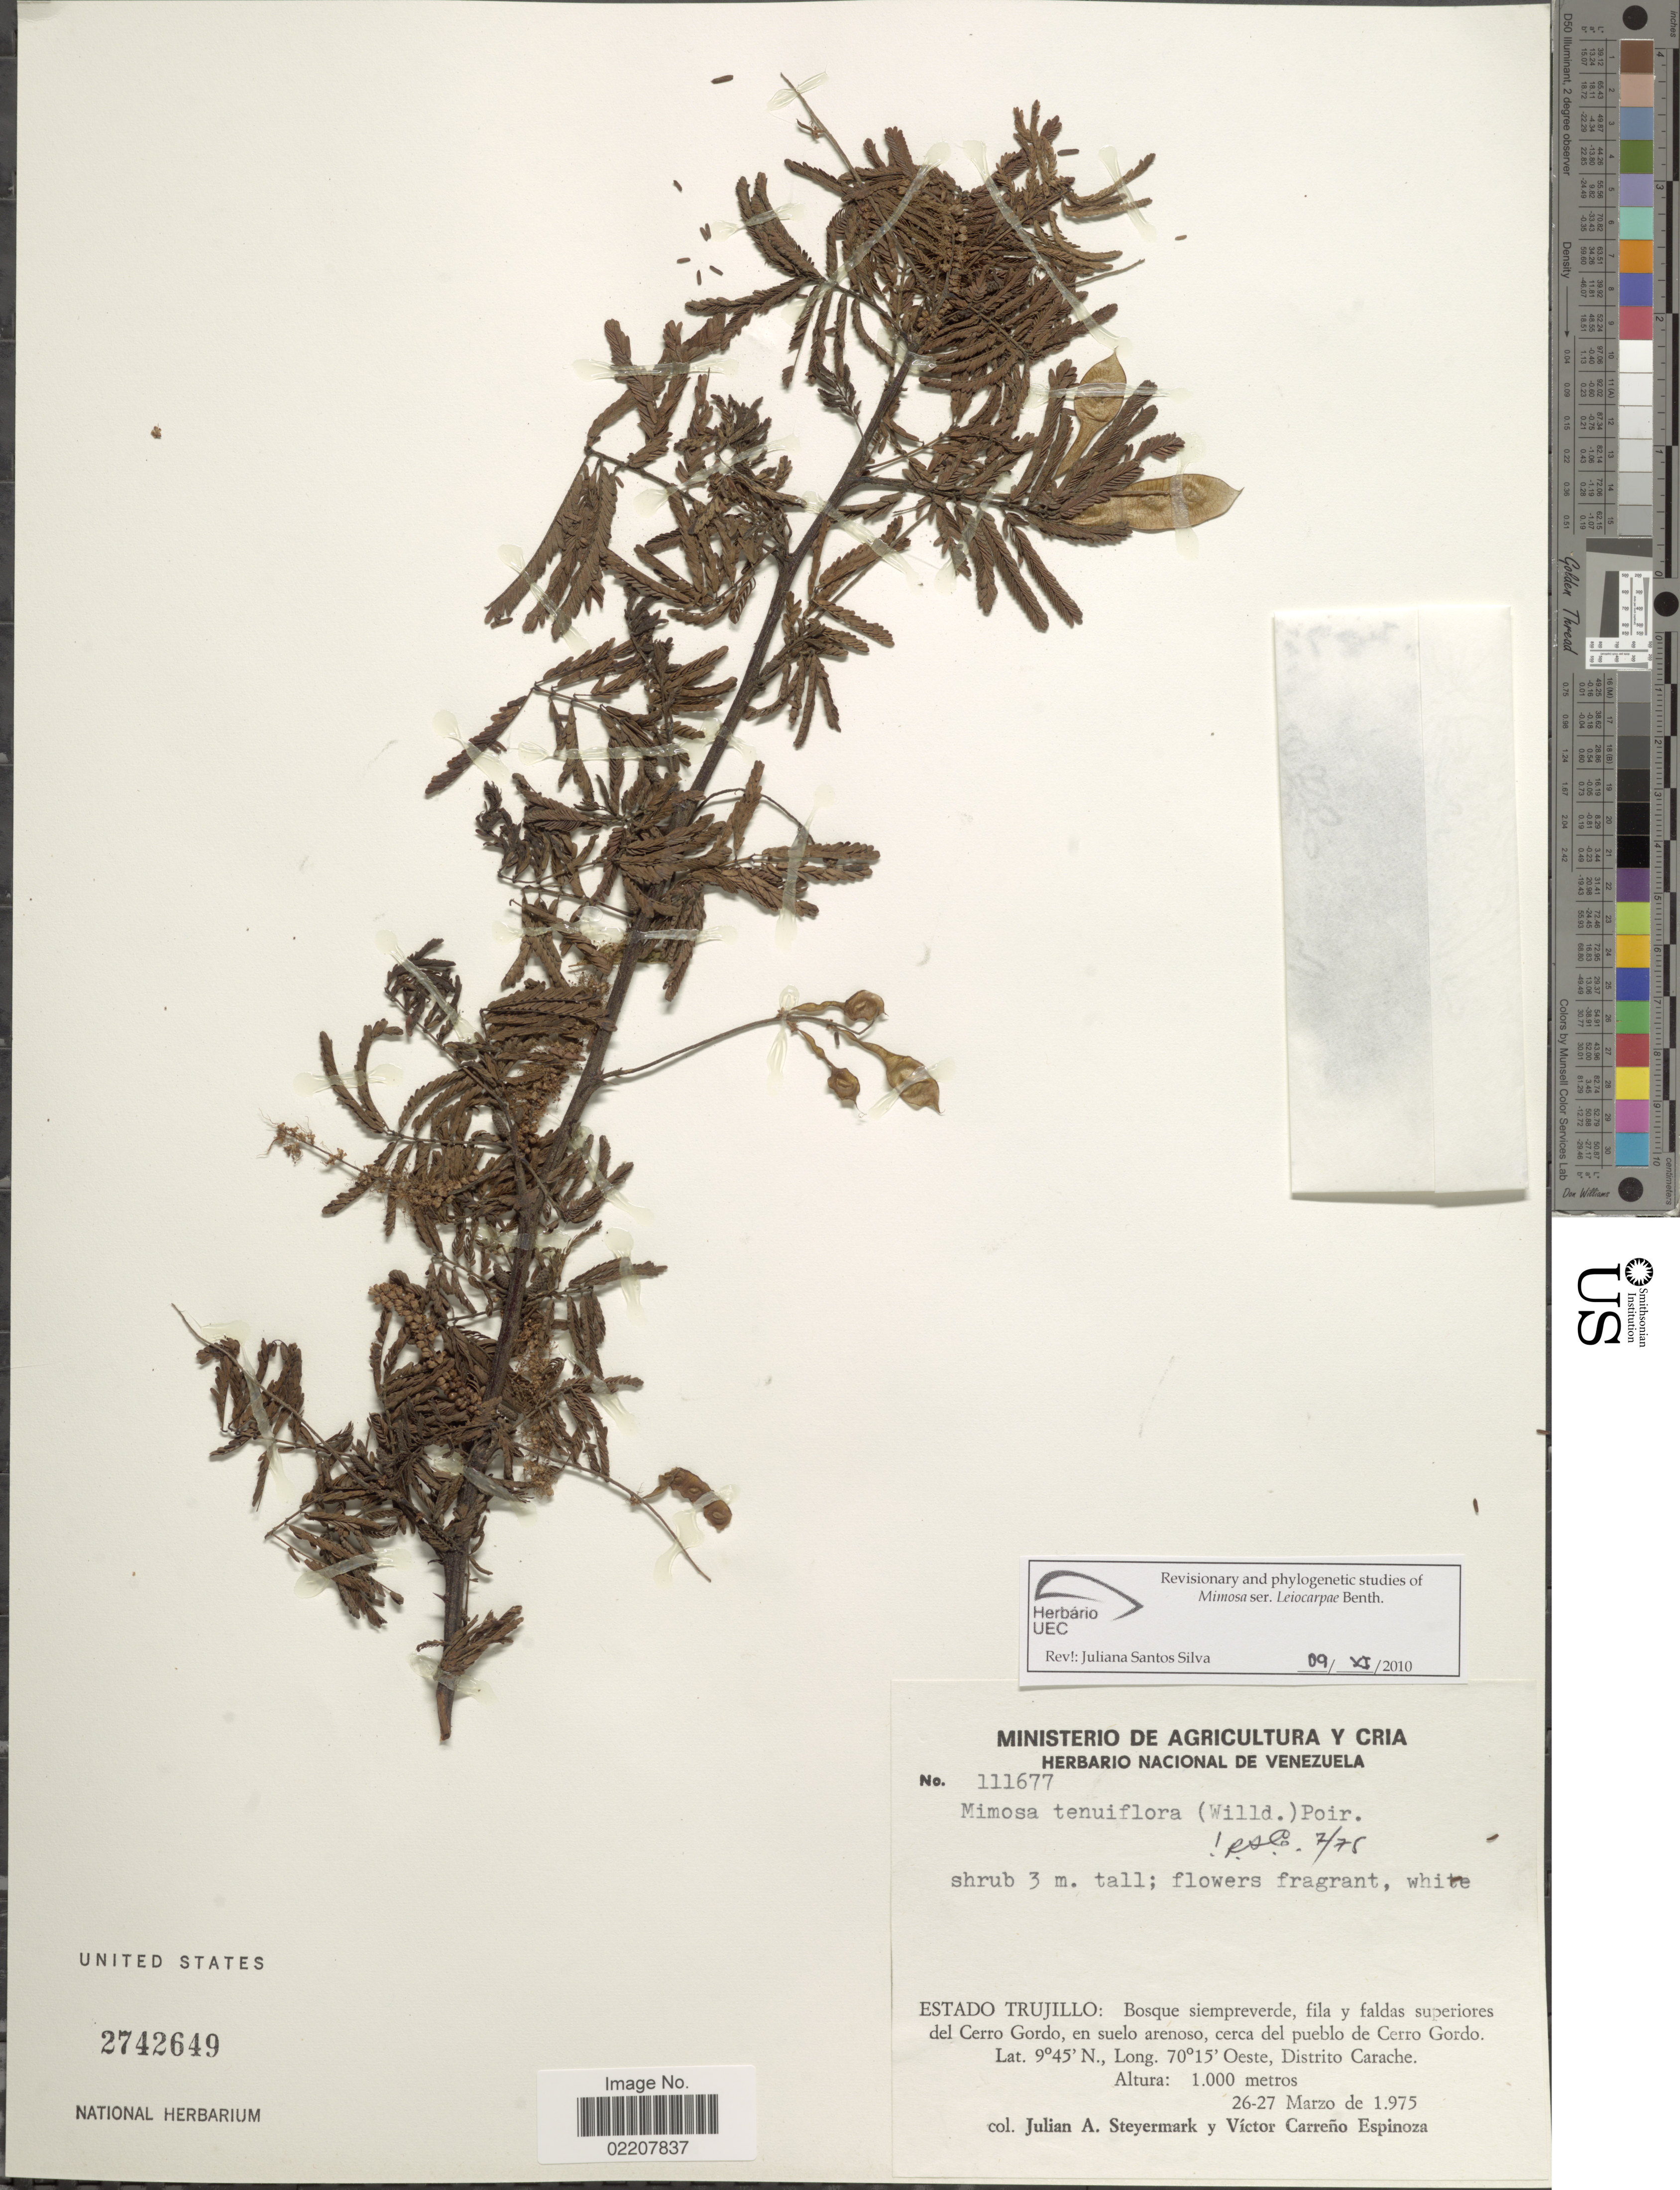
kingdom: Plantae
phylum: Tracheophyta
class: Magnoliopsida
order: Fabales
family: Fabaceae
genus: Mimosa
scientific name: Mimosa tenuiflora Benth., nom. illeg. hom.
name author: Benth.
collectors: J. Steyermark & V. Carreño E.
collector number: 111677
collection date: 1975-03-26/1975-03-27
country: Venezuela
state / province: Trujillo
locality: Bosque siempreverde, fila y faldas superiores del Cerro Gordo, en suelos arenoso, cerca del pueblo de Cerro Gordo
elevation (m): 1000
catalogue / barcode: US 2742649